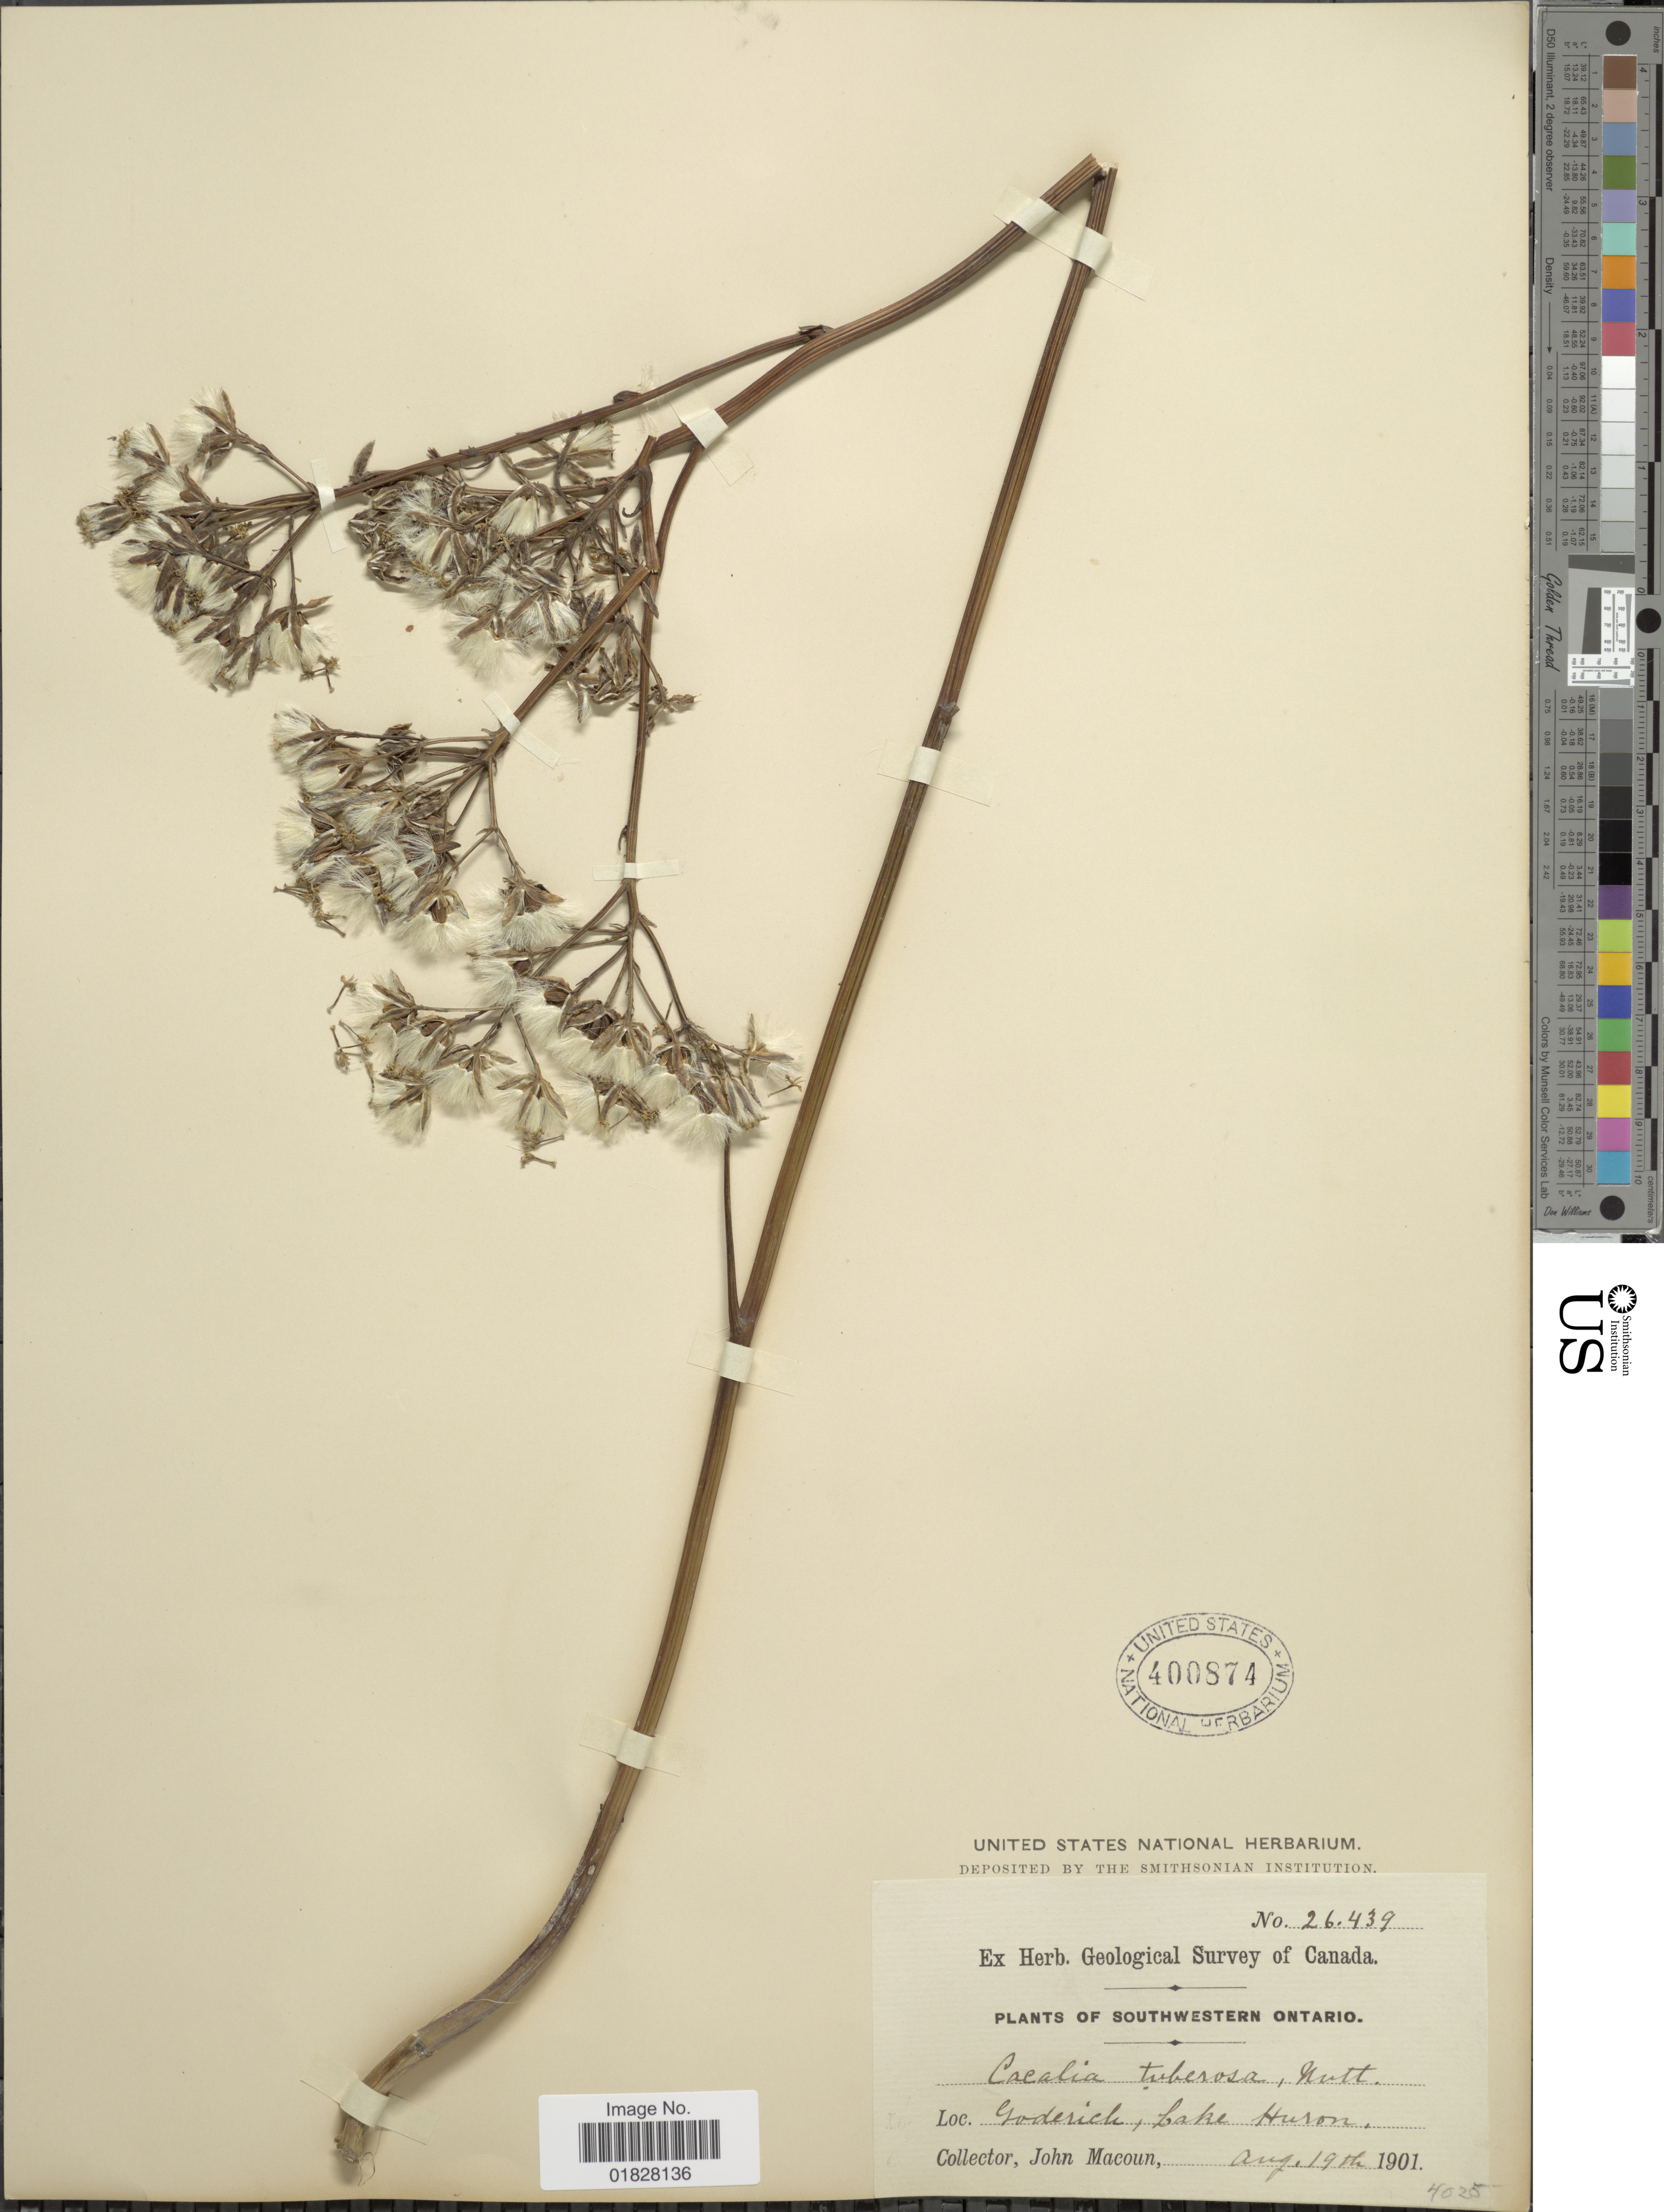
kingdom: Plantae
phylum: Tracheophyta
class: Magnoliopsida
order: Asterales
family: Asteraceae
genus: Arnoglossum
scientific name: Arnoglossum plantagineum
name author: Raf.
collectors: J. Macoun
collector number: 26439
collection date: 1901-08-19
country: Canada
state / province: Ontario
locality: Southwestern Ontario. Goderick, Lake Huron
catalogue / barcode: US 400874